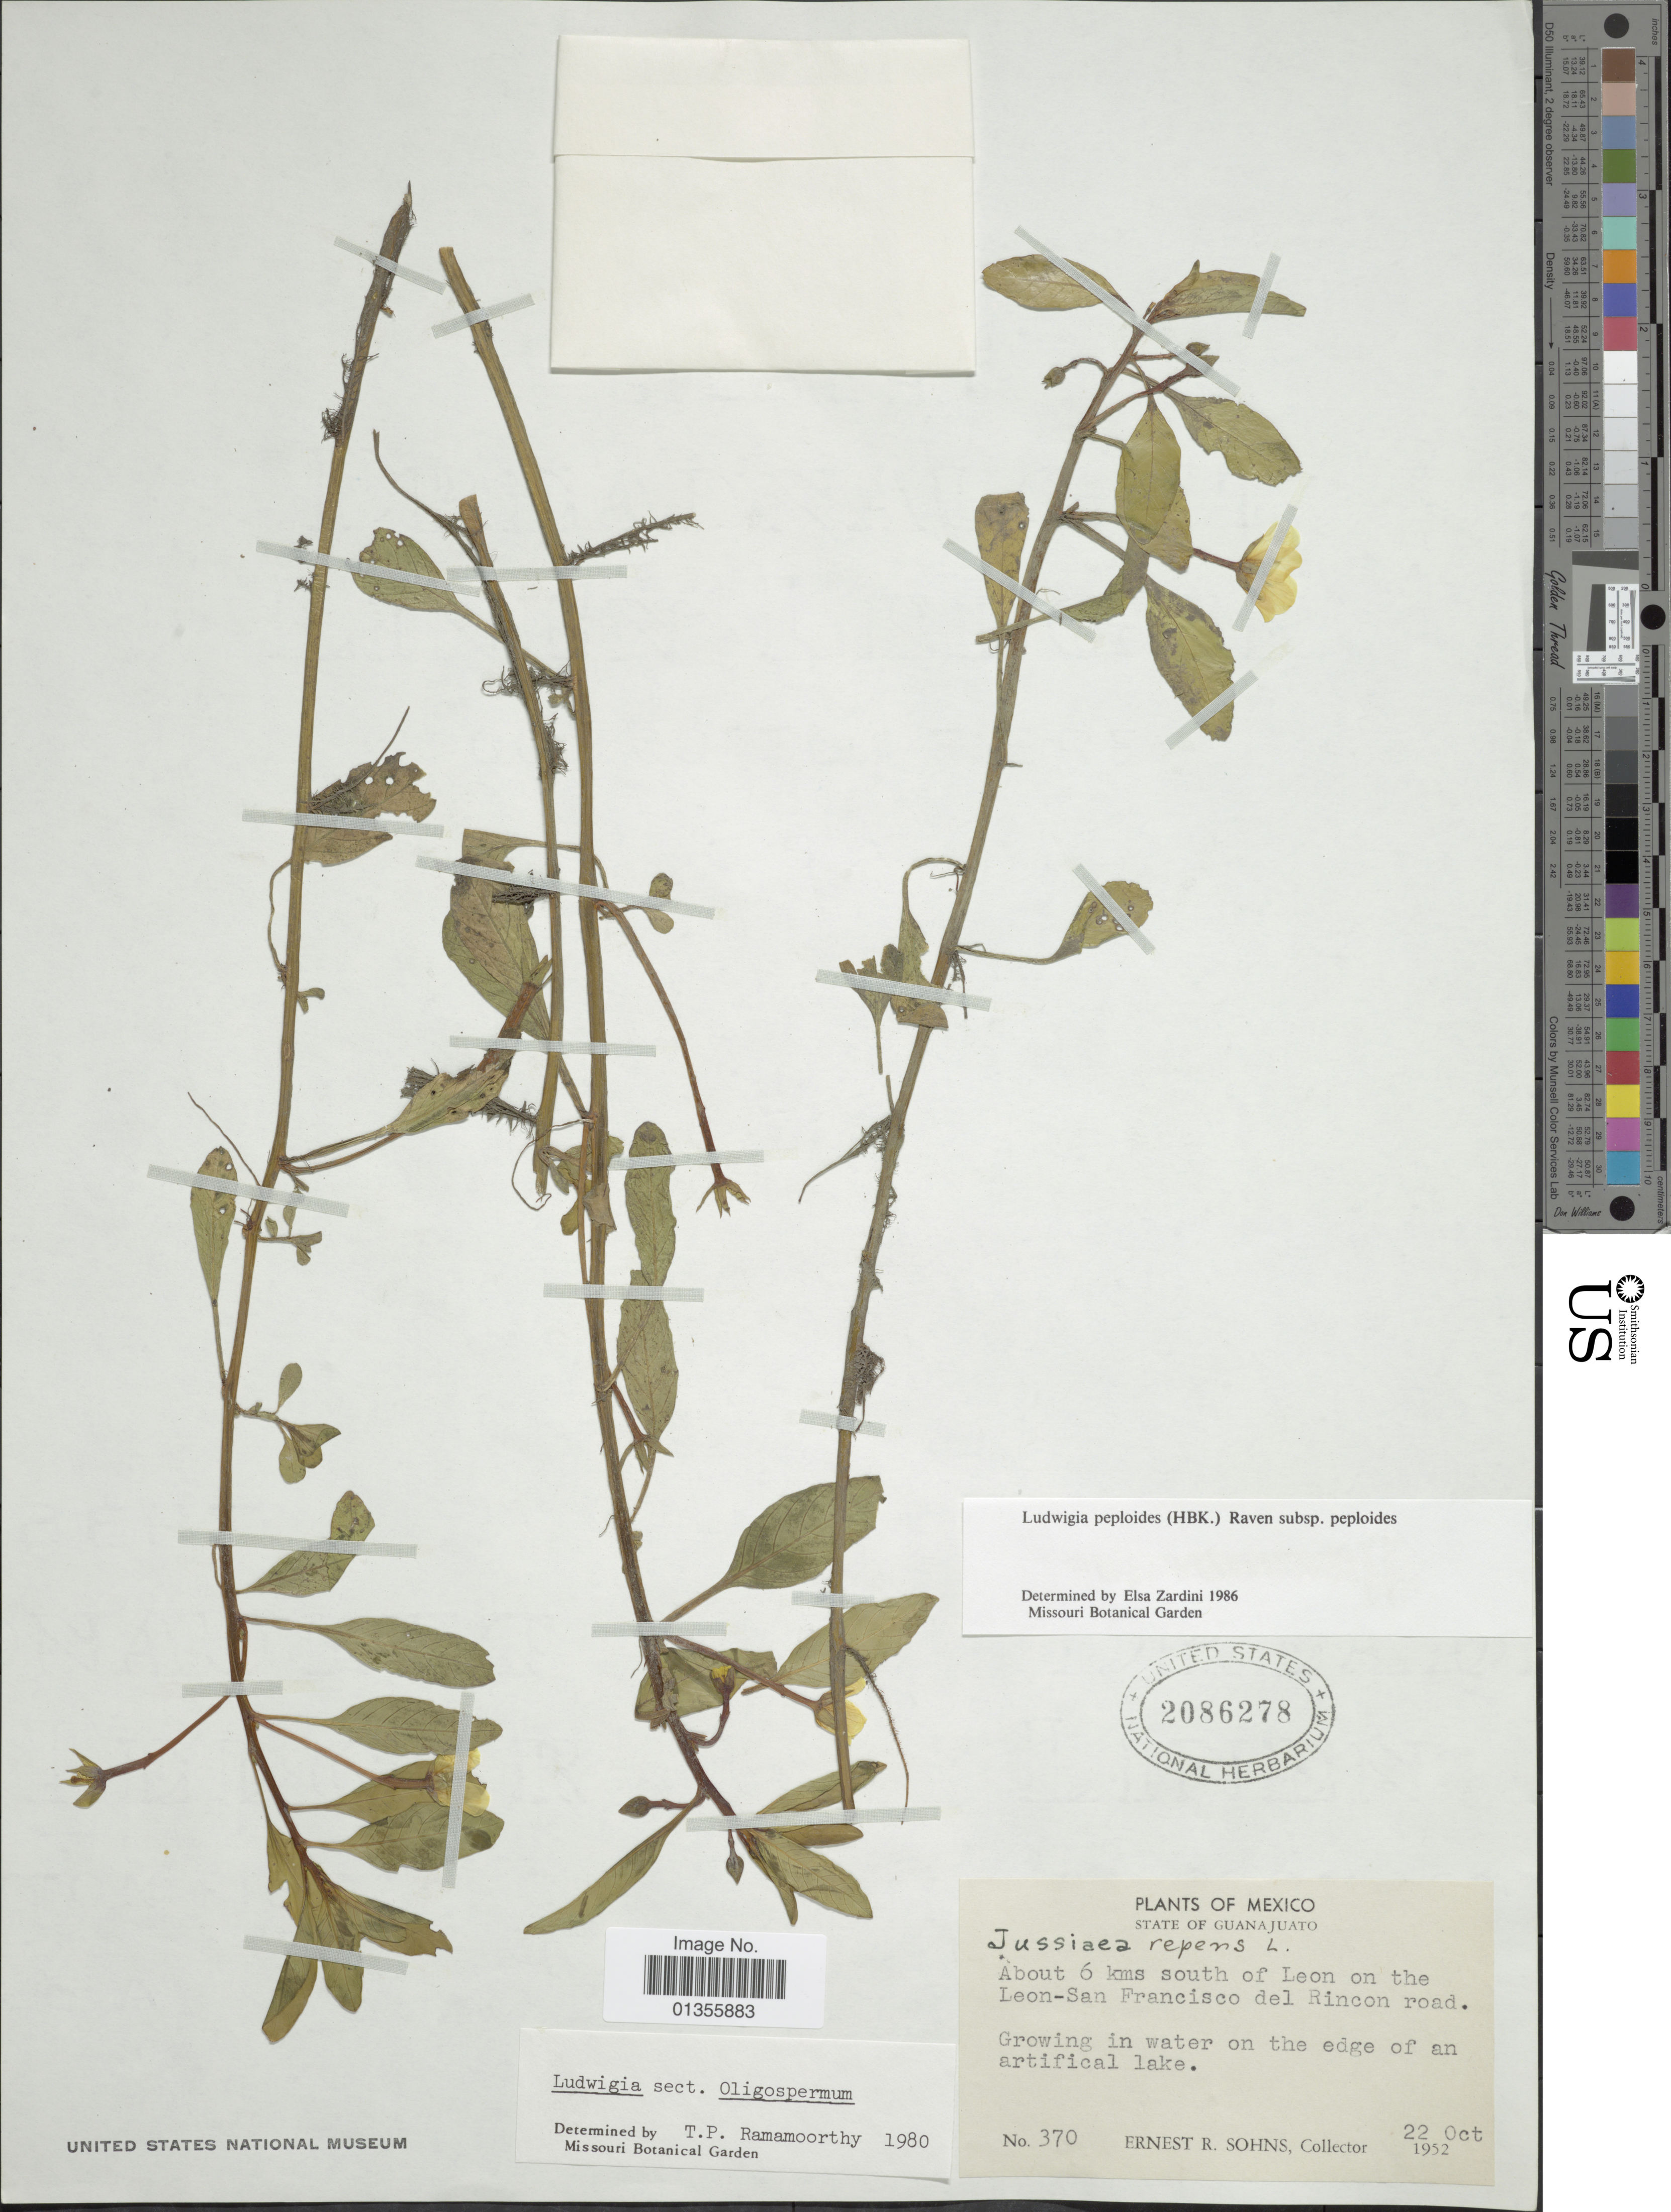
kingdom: Plantae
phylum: Tracheophyta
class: Magnoliopsida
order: Myrtales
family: Onagraceae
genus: Ludwigia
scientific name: Ludwigia peploides subsp. peploides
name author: (Kunth) P.H. Raven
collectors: E. R. Sohns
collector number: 370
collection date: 1952-10-22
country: Mexico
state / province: Guanajuato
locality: State of Guanajuato. About 6 kms south of Leon on the Leon-San Francisco del Rincon road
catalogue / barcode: US 2086278